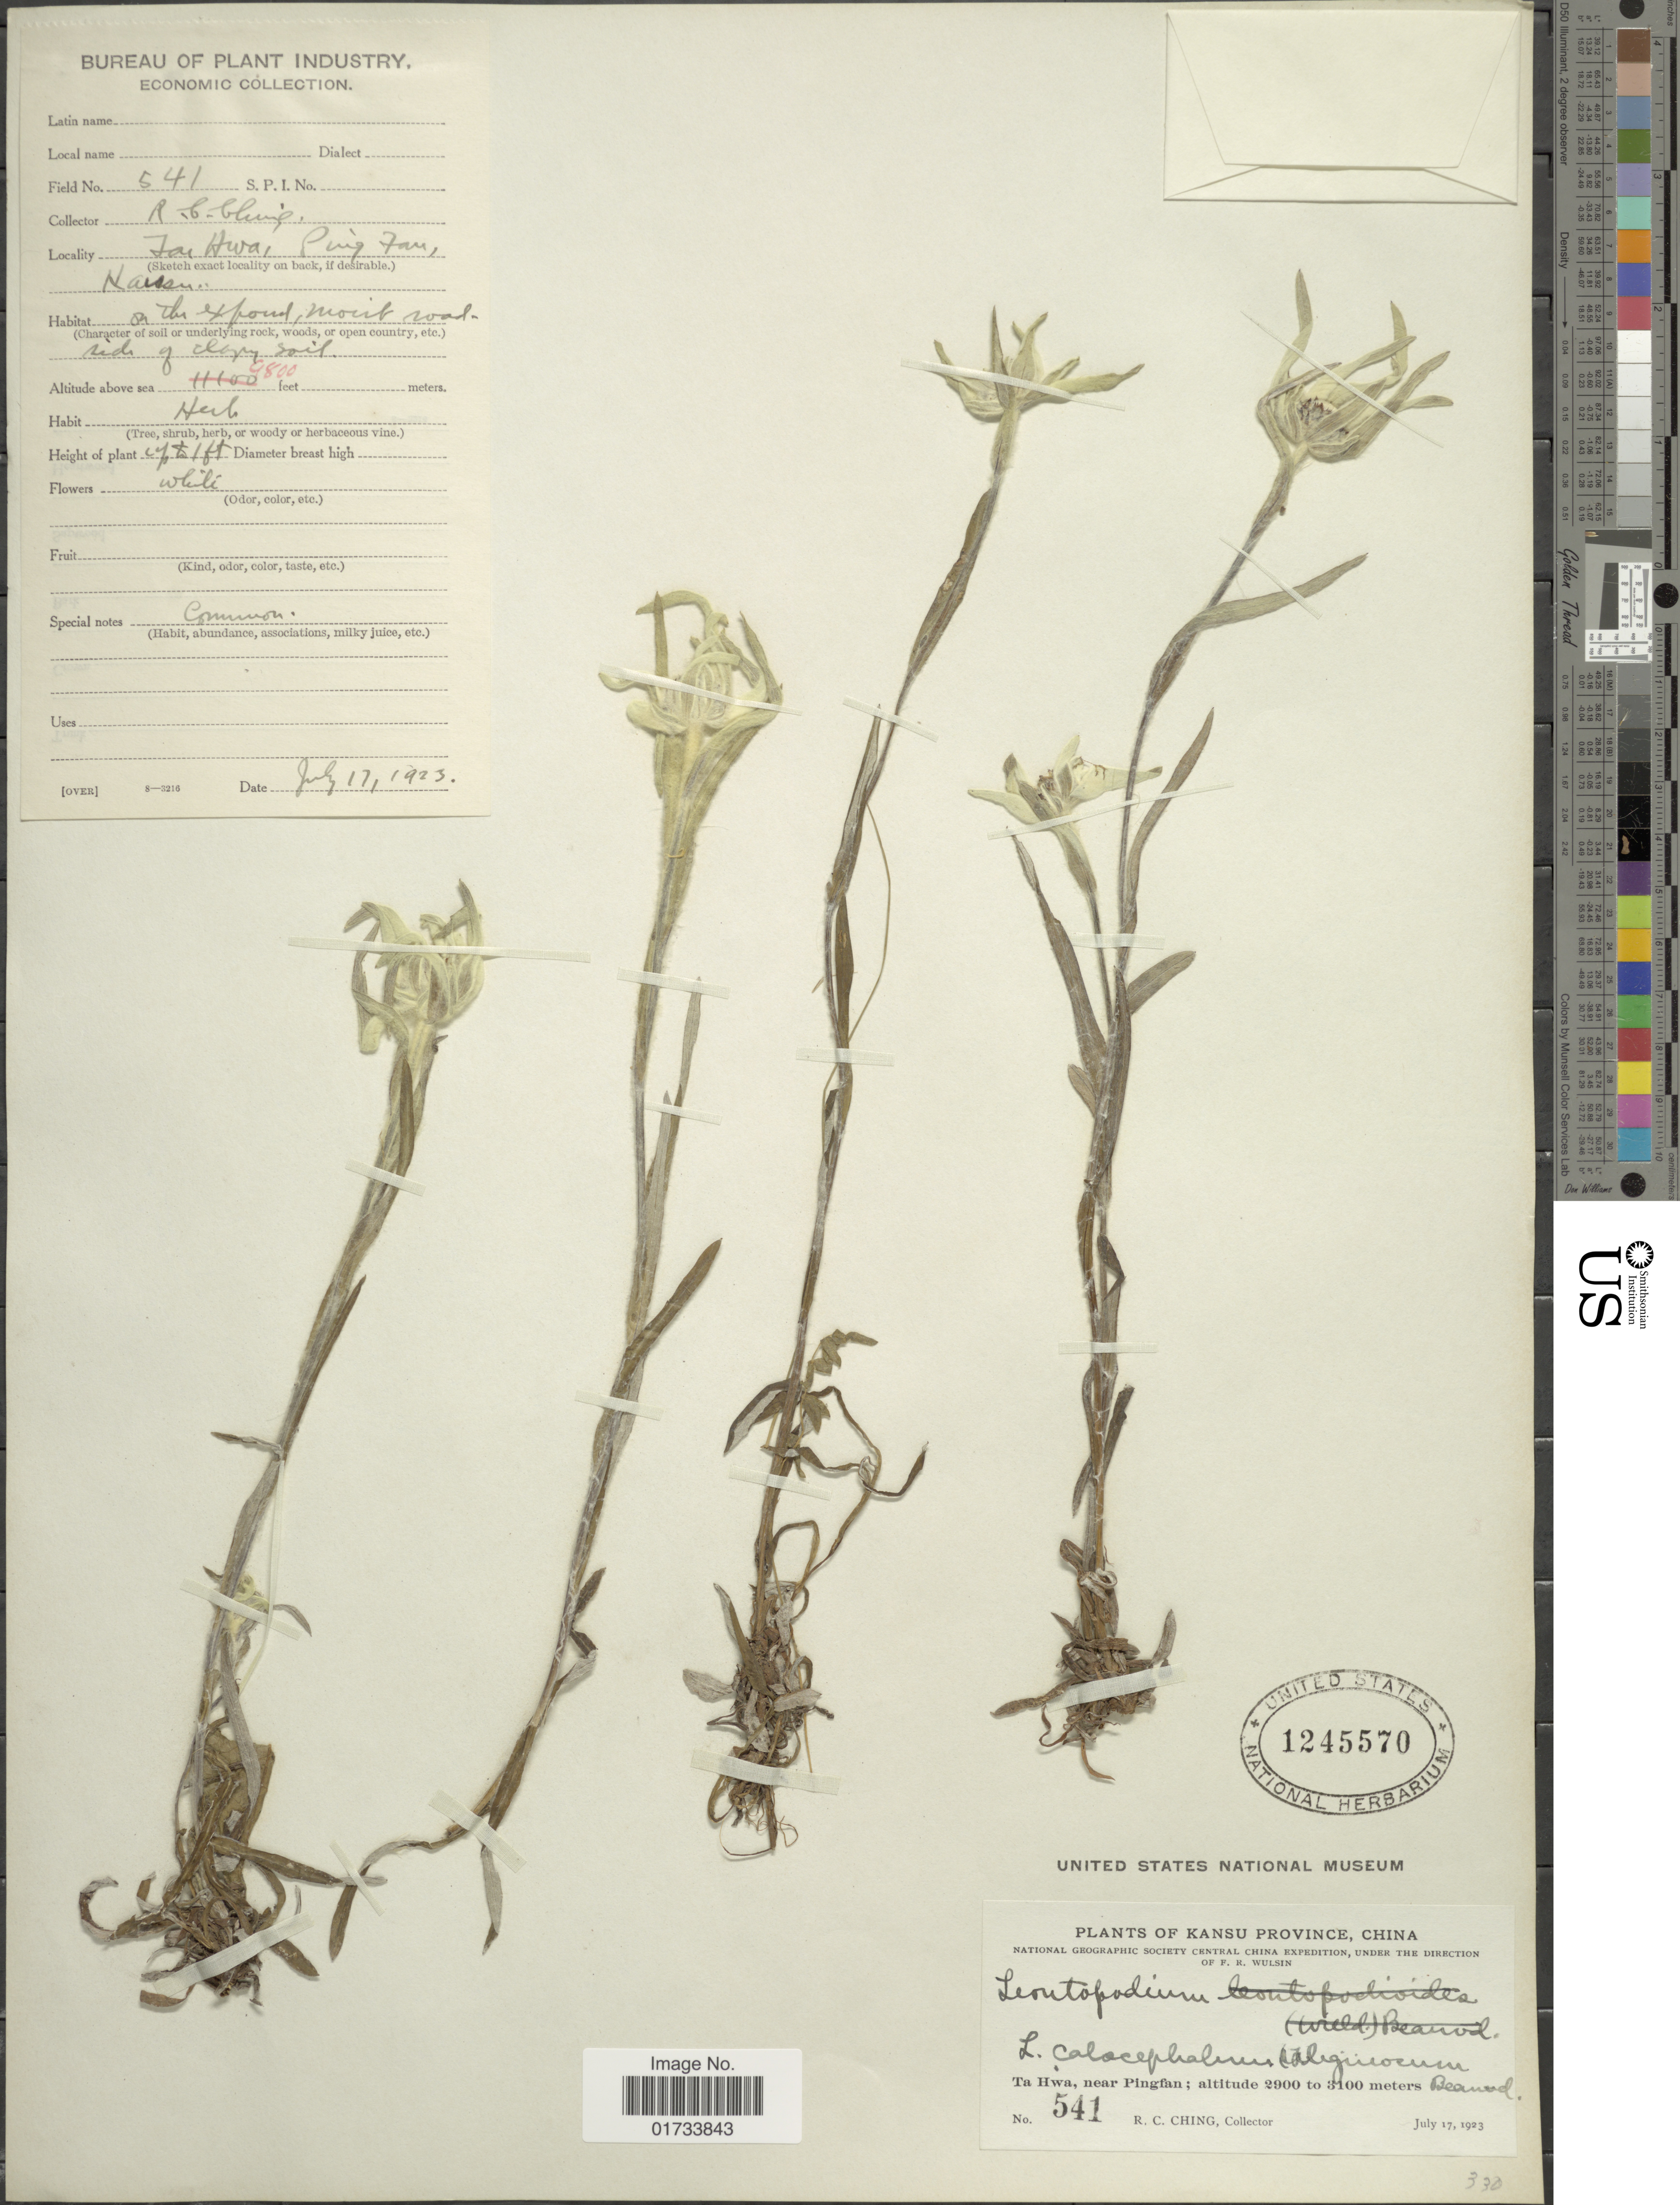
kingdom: Plantae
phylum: Tracheophyta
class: Magnoliopsida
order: Asterales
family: Asteraceae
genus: Leontopodium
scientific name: Leontopodium calocephalum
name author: (Franch.) Beauverd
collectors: R. C. Ching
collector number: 541/541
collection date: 1923-07-17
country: China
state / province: Gansu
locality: Ta Hwa, near Pingfan, Kansu.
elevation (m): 2987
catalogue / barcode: US 1245570